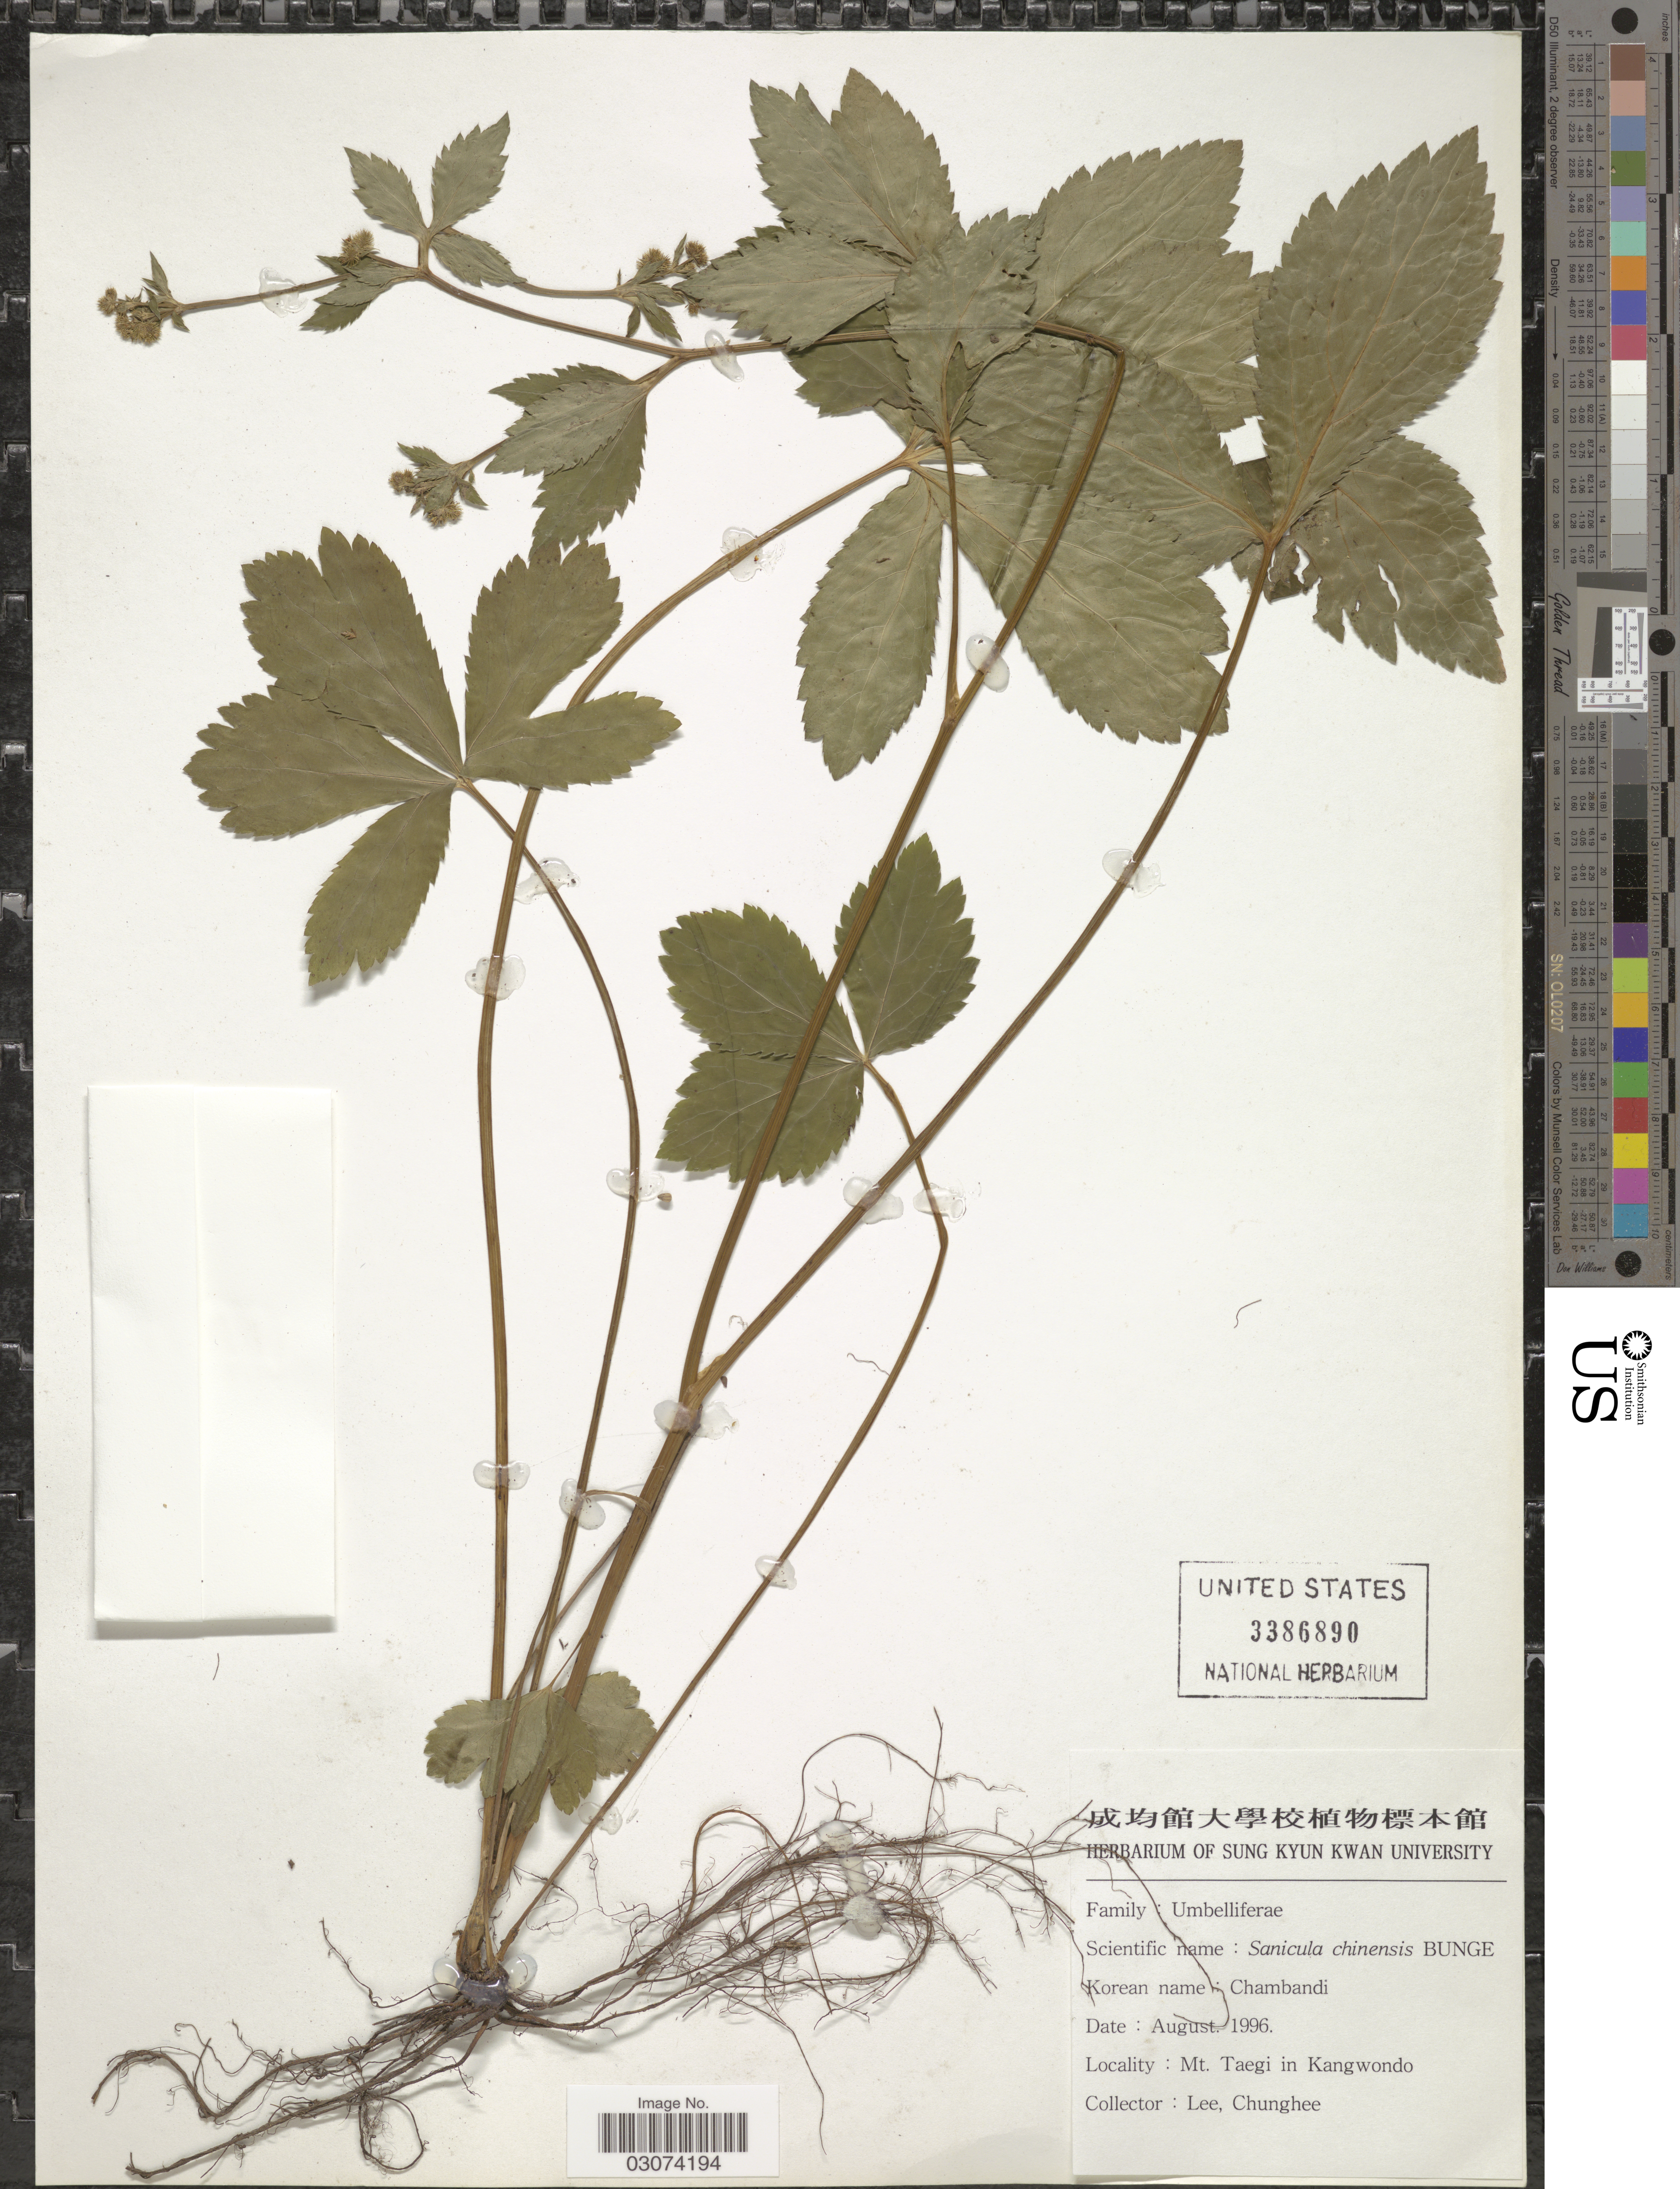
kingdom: Plantae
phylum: Tracheophyta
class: Magnoliopsida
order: Apiales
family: Apiaceae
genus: Sanicula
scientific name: Sanicula chinensis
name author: Bunge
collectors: C. Lee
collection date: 1996-08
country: South Korea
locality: Mt. Taegi in Kangwondo.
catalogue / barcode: US 3386890